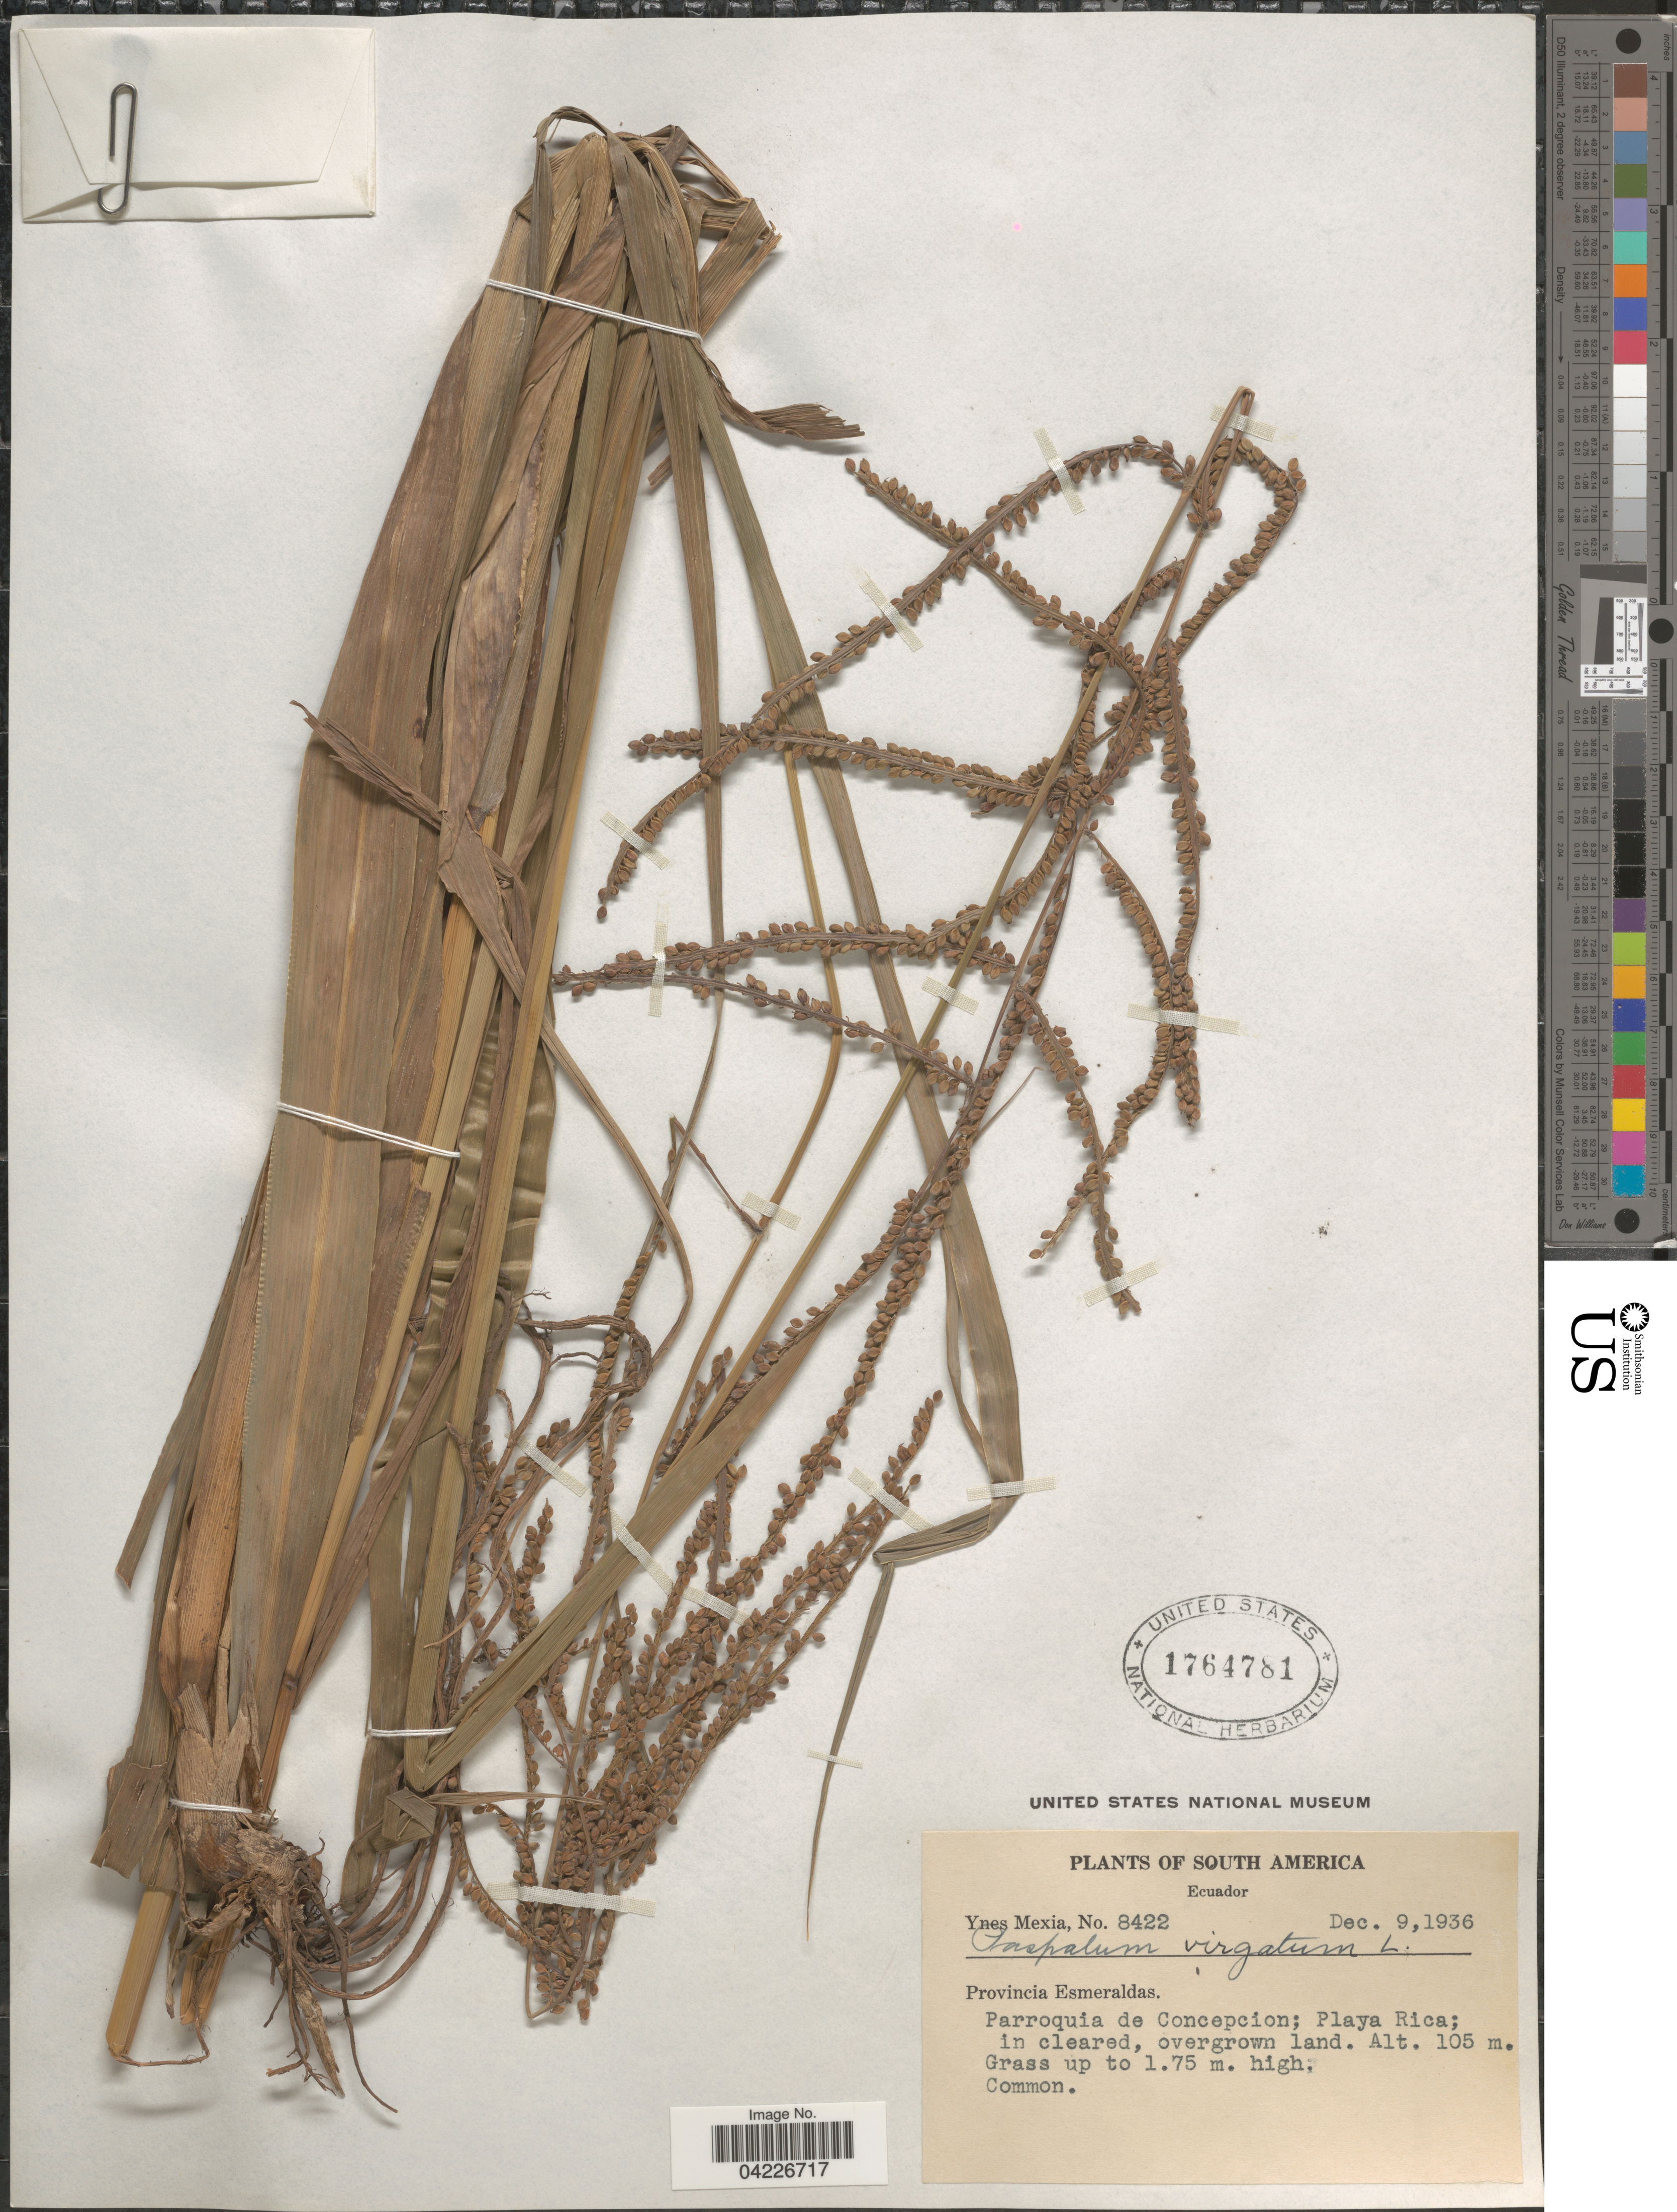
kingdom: Plantae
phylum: Tracheophyta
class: Liliopsida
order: Poales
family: Poaceae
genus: Paspalum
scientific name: Paspalum virgatum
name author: L.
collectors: Y. Mexia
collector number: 8422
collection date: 1936-12-09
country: Ecuador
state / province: Esmeraldas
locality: Parroquia de Concepcion; Playa Rica.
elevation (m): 105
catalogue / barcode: US 1764781